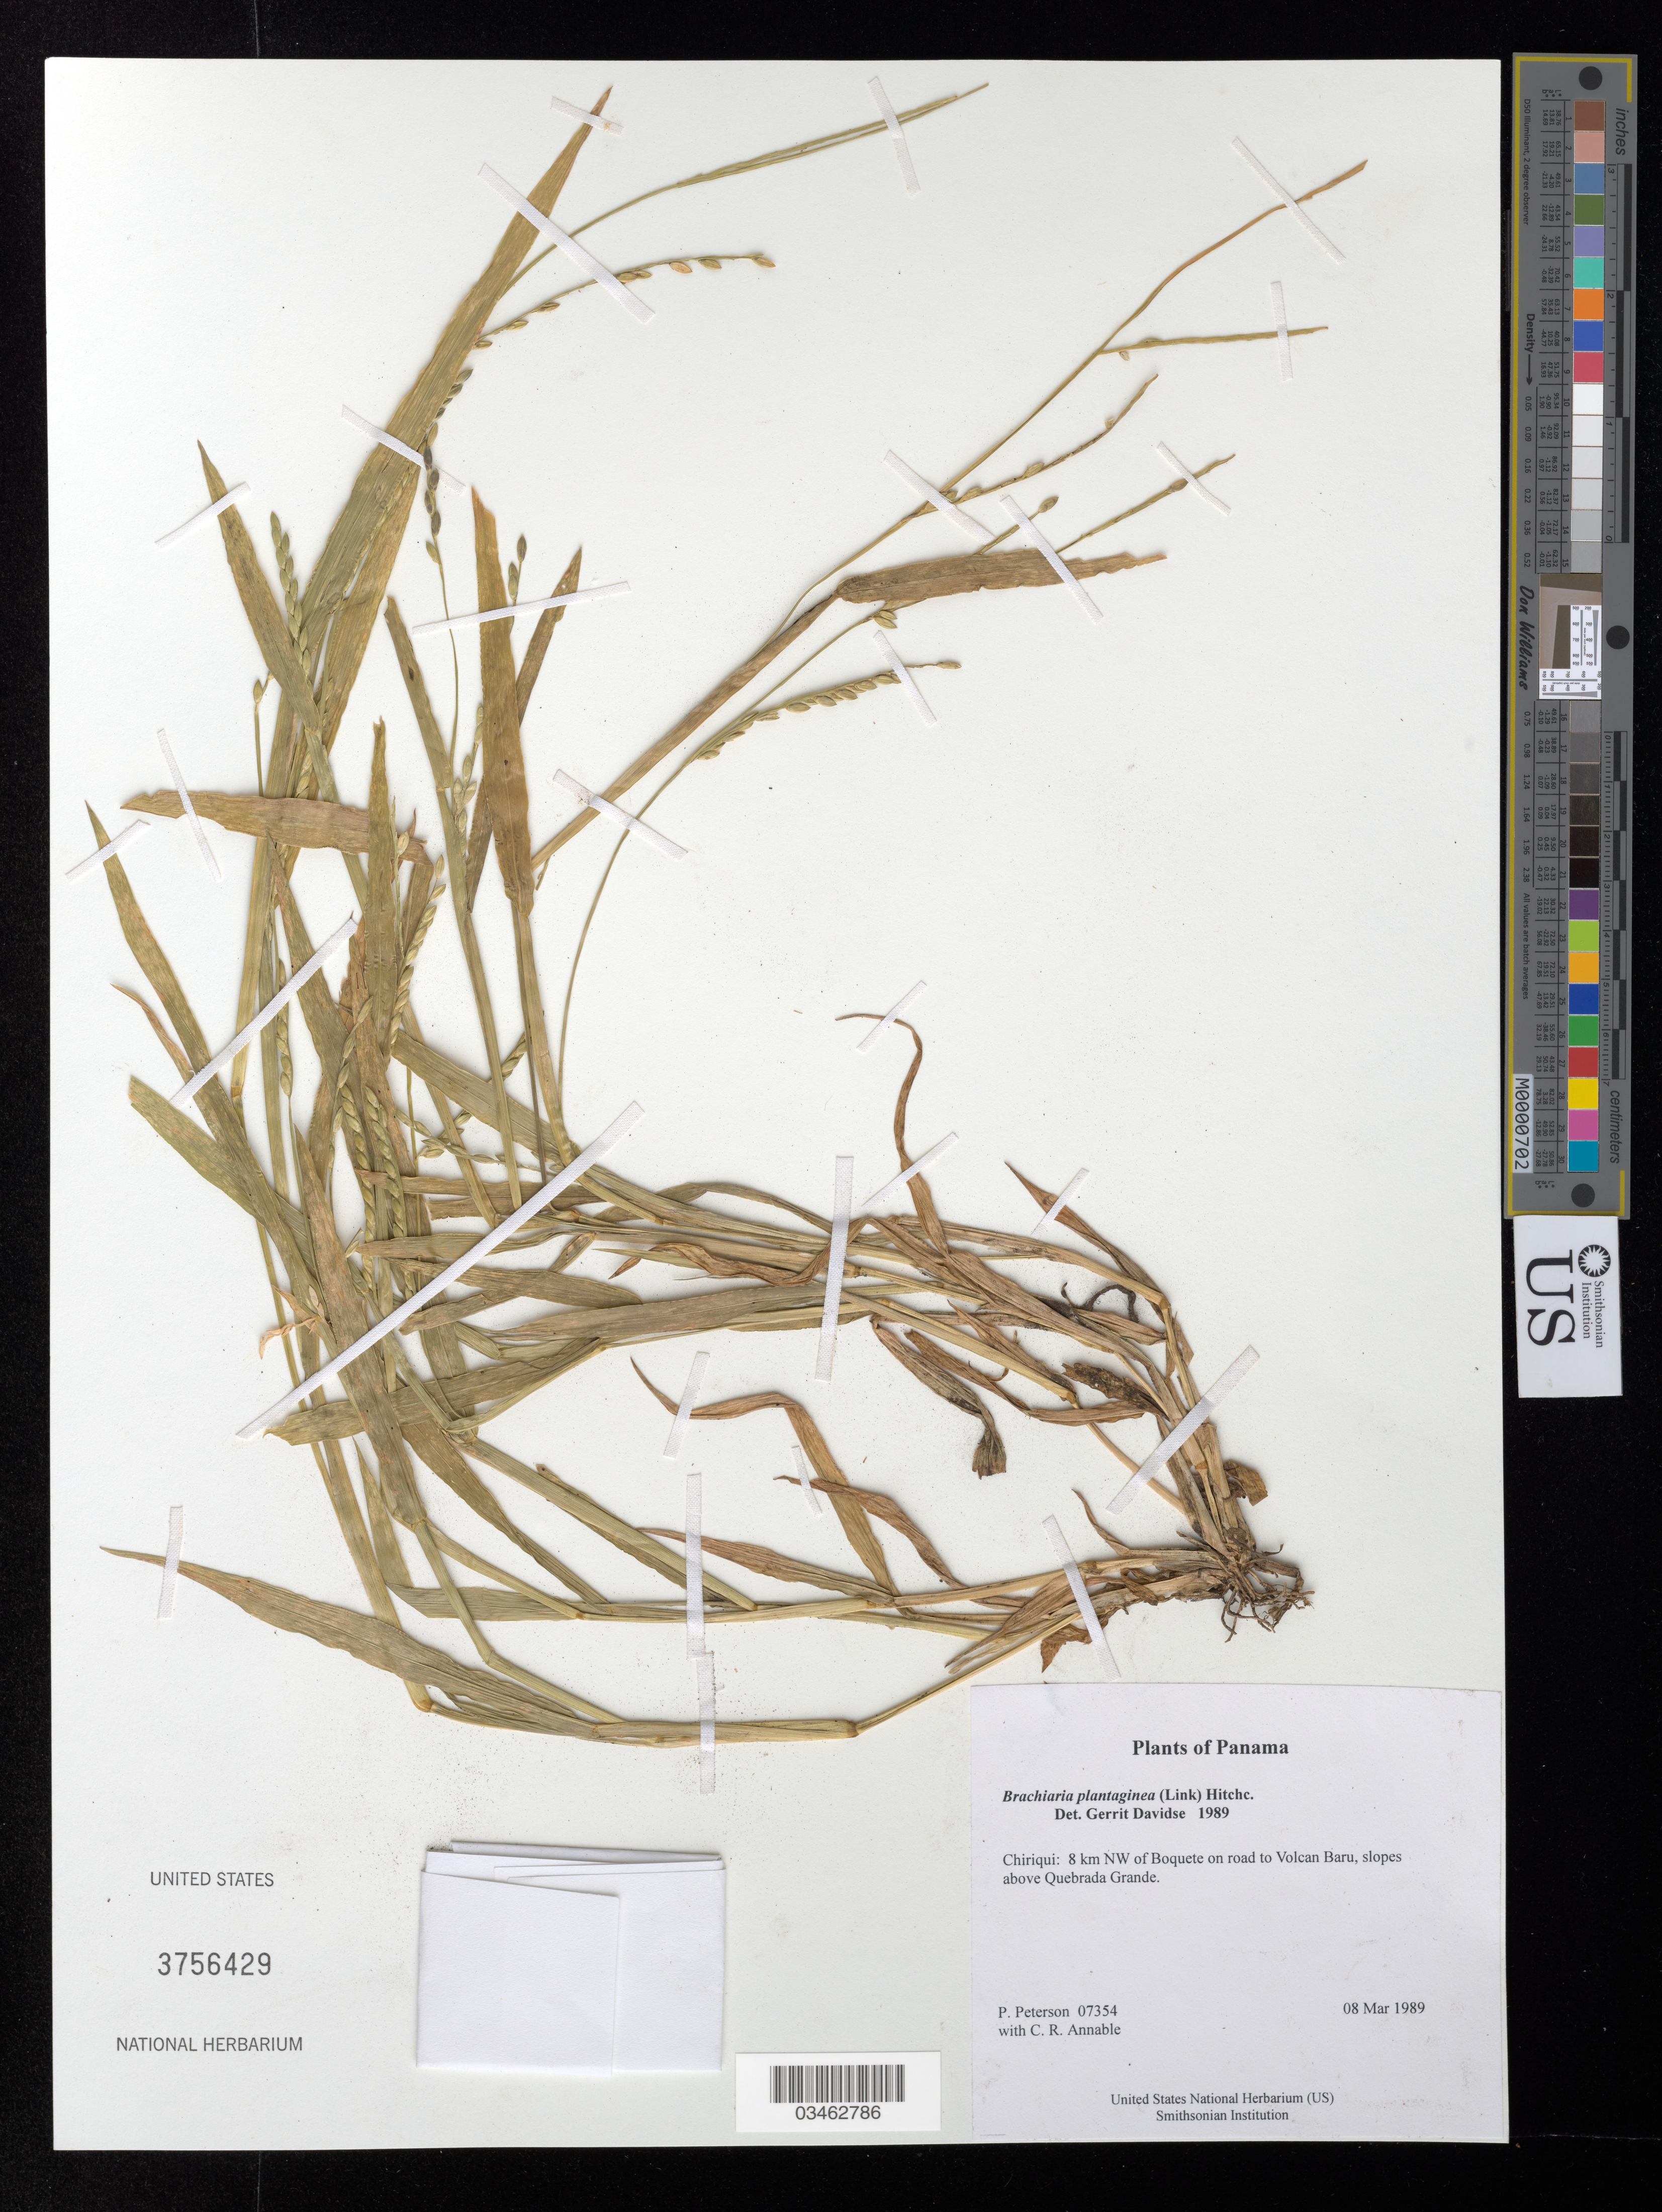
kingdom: Plantae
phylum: Tracheophyta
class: Liliopsida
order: Poales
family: Poaceae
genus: Brachiaria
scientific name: Brachiaria plantaginea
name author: (Link) Hitchc.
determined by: Davidse, Gerrit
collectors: P. M. Peterson & C. R. Annable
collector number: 07354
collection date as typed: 08 Mar 1989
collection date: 1989-03-08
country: Panama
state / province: Chiriqui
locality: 8 km NW of Boquete on road to Volcan Baru, slopes above Quebrada Grande.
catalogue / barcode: US 3756429